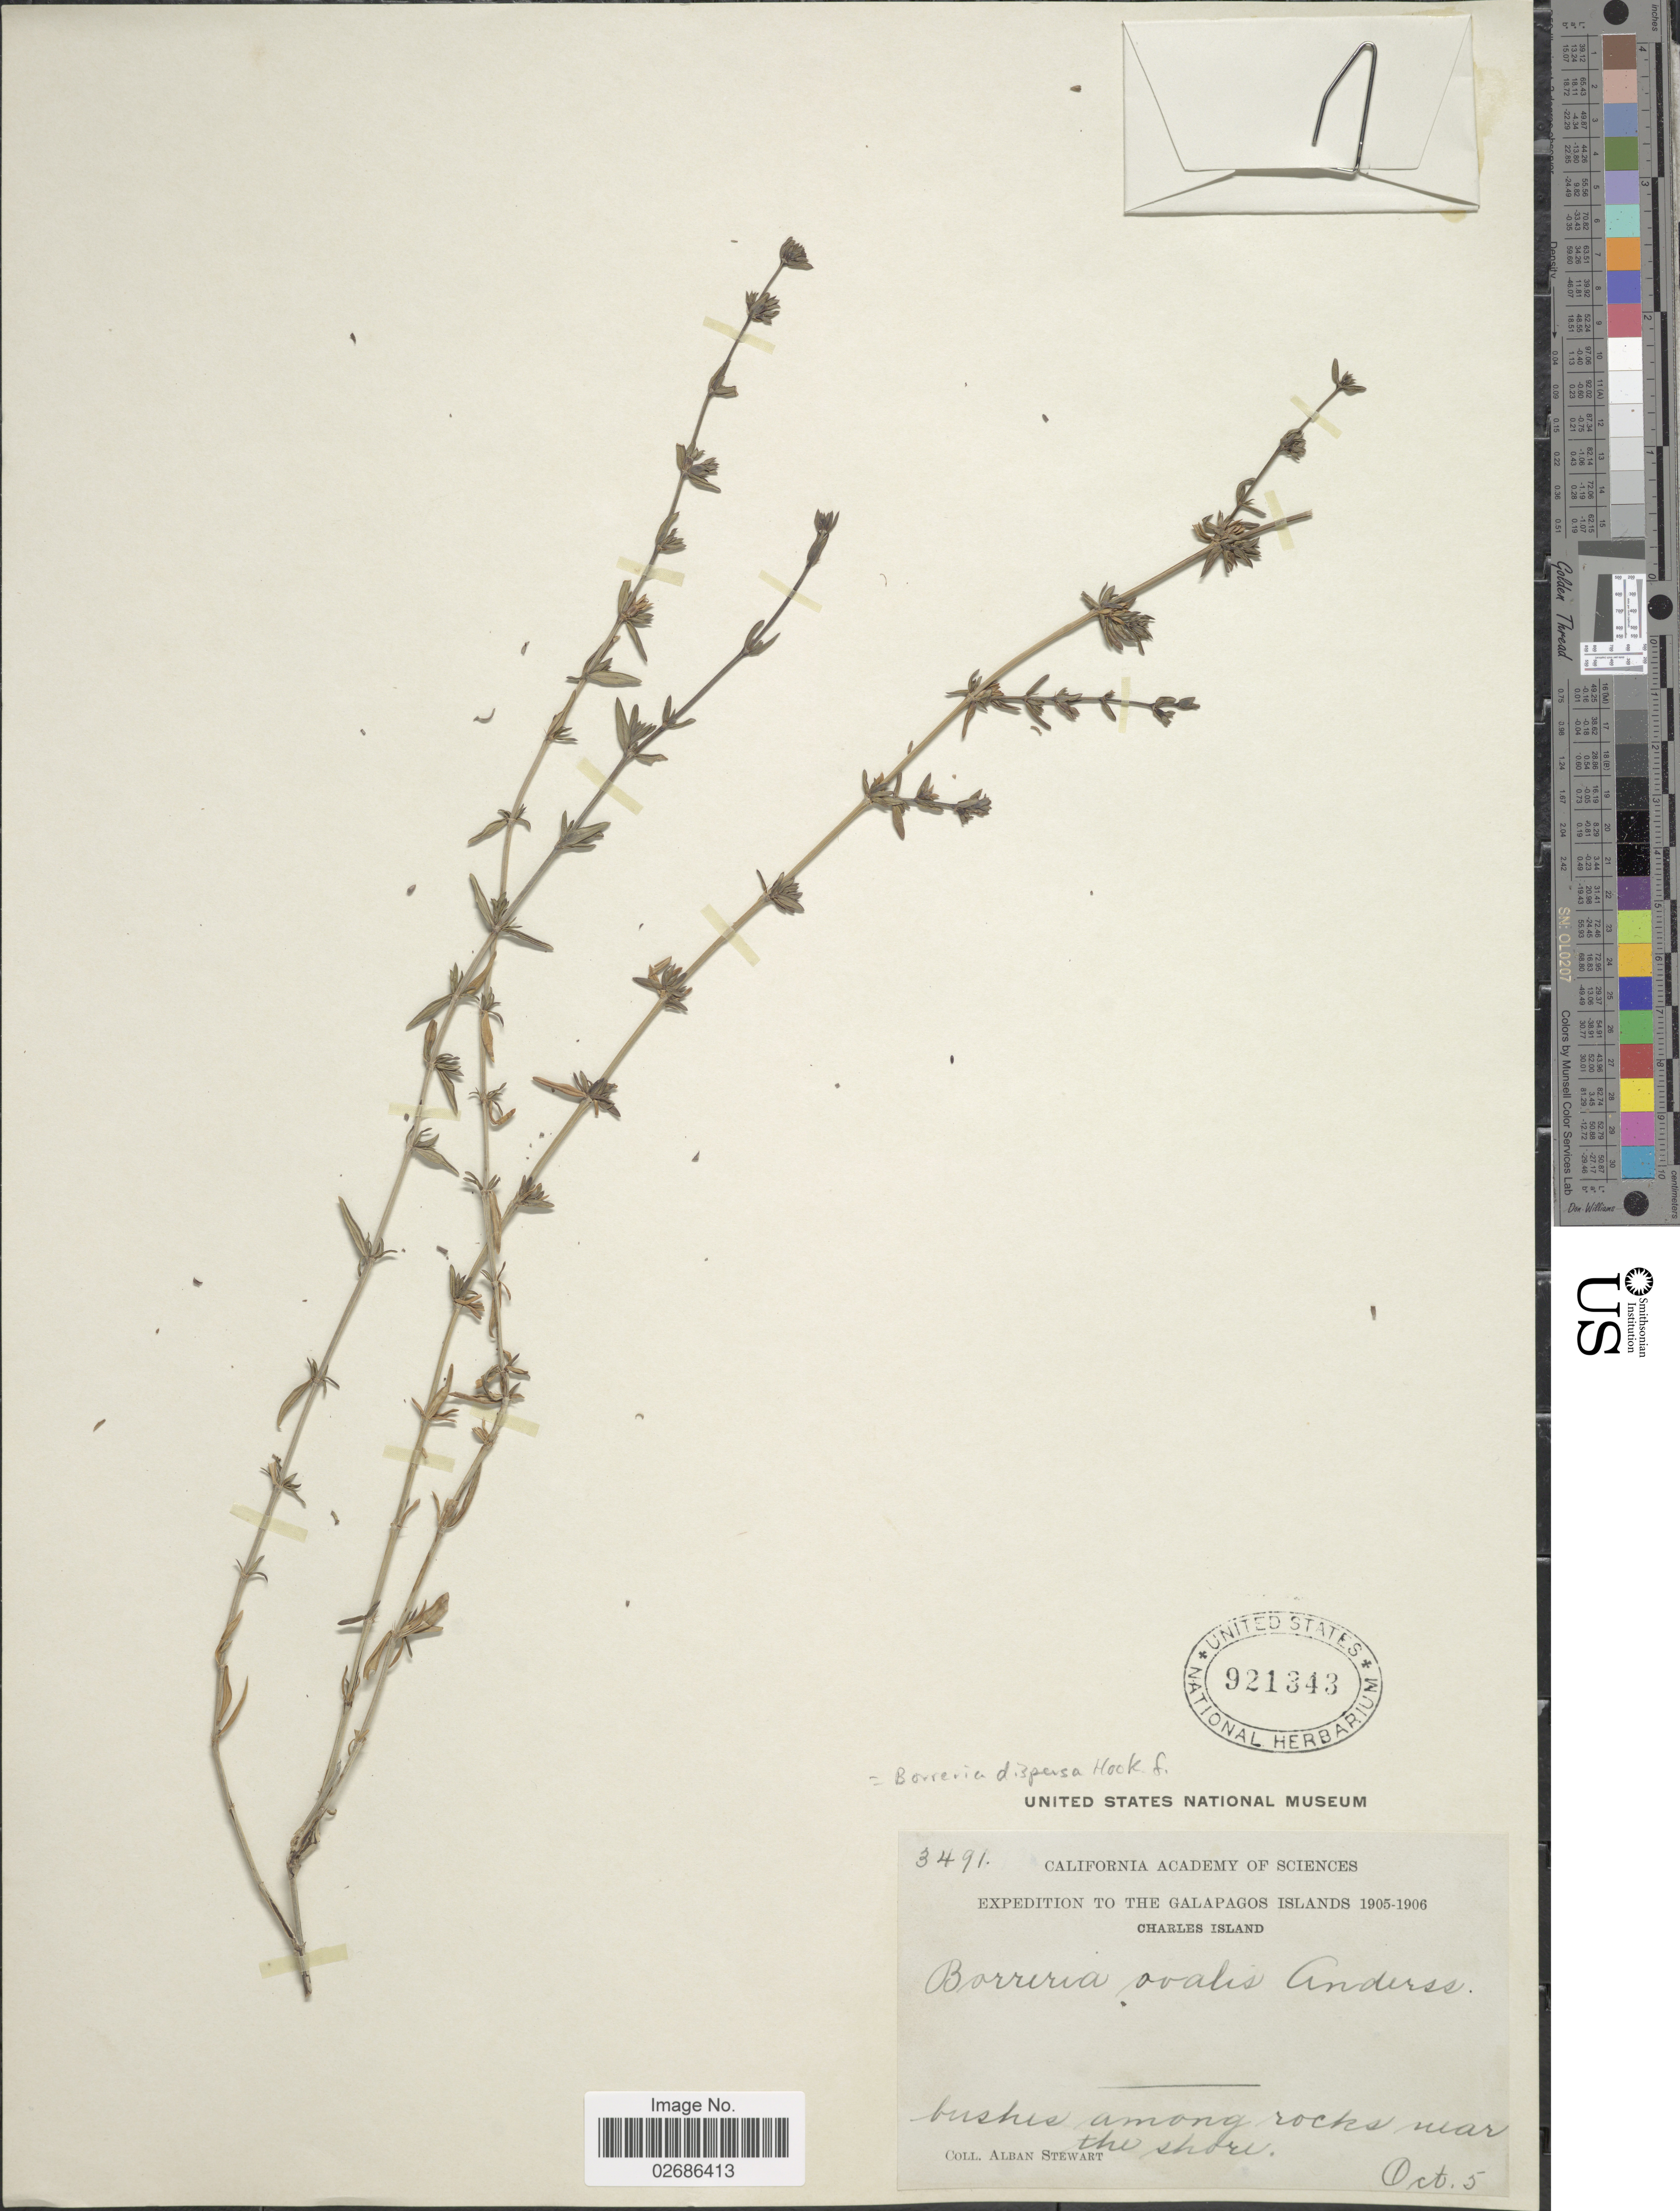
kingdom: Plantae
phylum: Tracheophyta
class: Magnoliopsida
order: Gentianales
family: Rubiaceae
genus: Borreria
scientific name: Borreria dispersa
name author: Hook. f.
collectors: A. Stewart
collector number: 3491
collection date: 1905-10-05/1906-10-05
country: Ecuador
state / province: Colón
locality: The Galapagos Islands, Charles Island, bushes among rocks near the shore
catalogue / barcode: US 921343